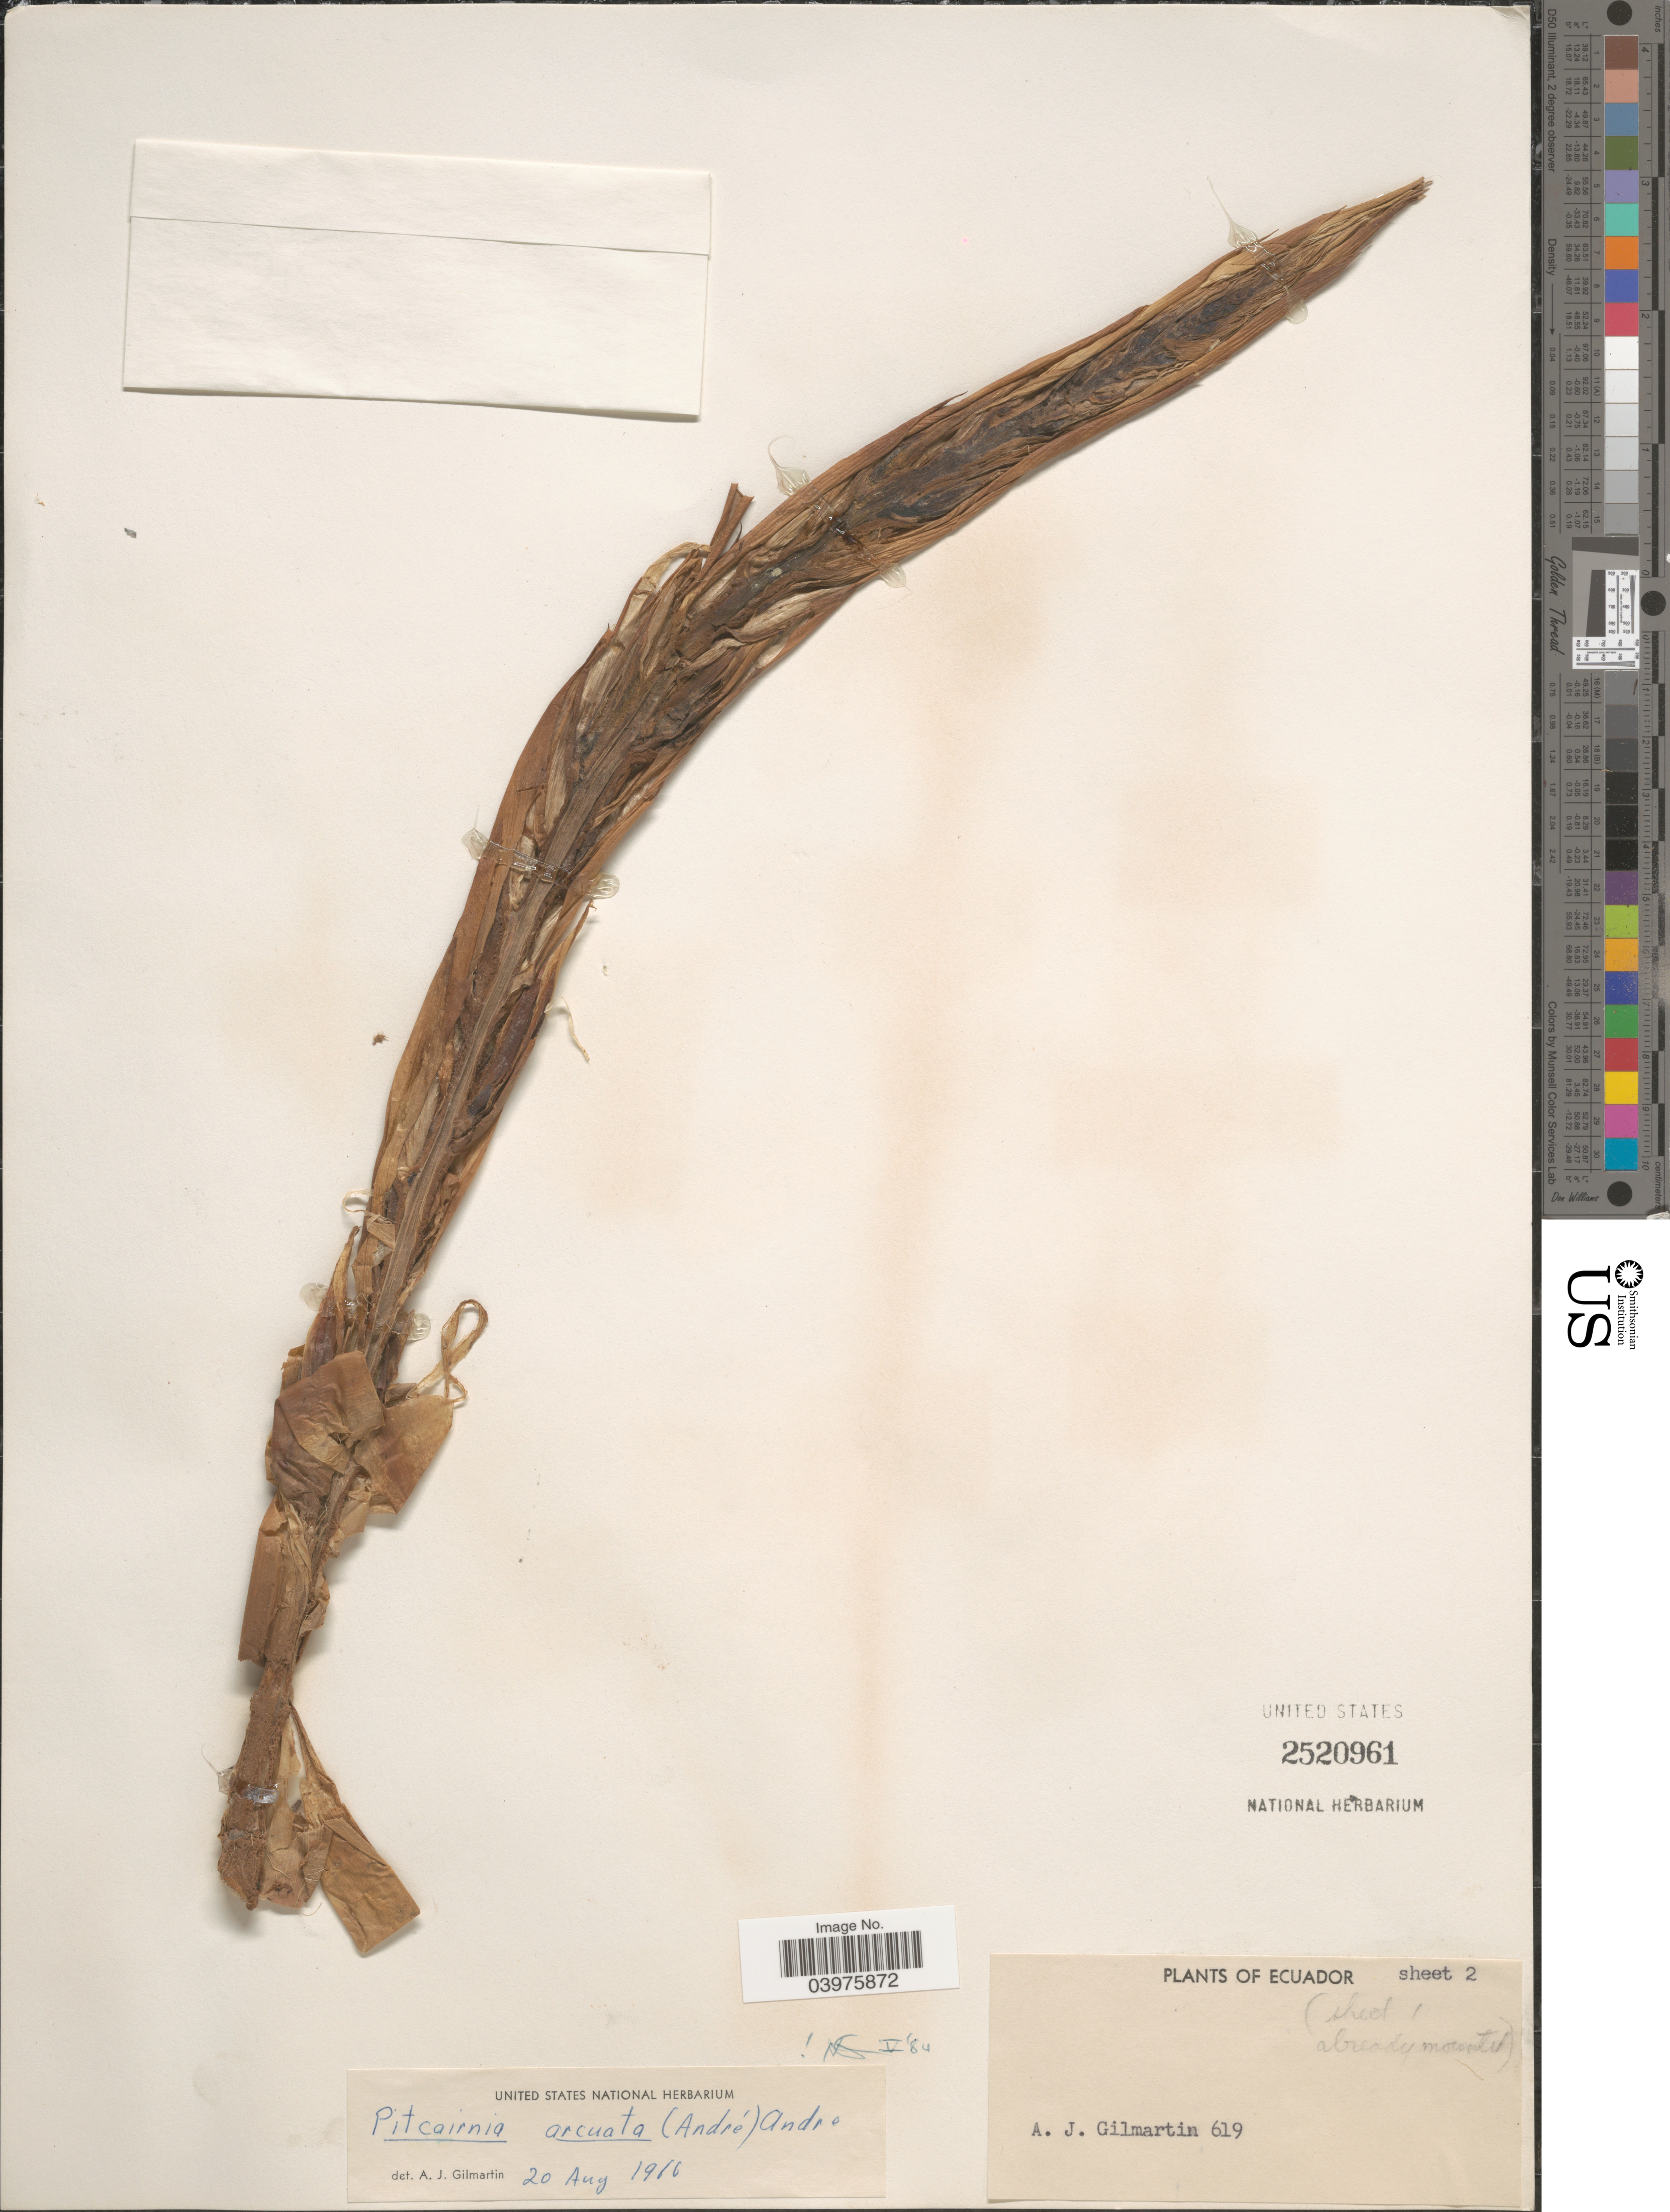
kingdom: Plantae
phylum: Tracheophyta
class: Liliopsida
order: Poales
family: Bromeliaceae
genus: Pitcairnia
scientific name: Pitcairnia arcuata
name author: (André) André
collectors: A. J. Gilmartin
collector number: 619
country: Ecuador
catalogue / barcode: US 2520961